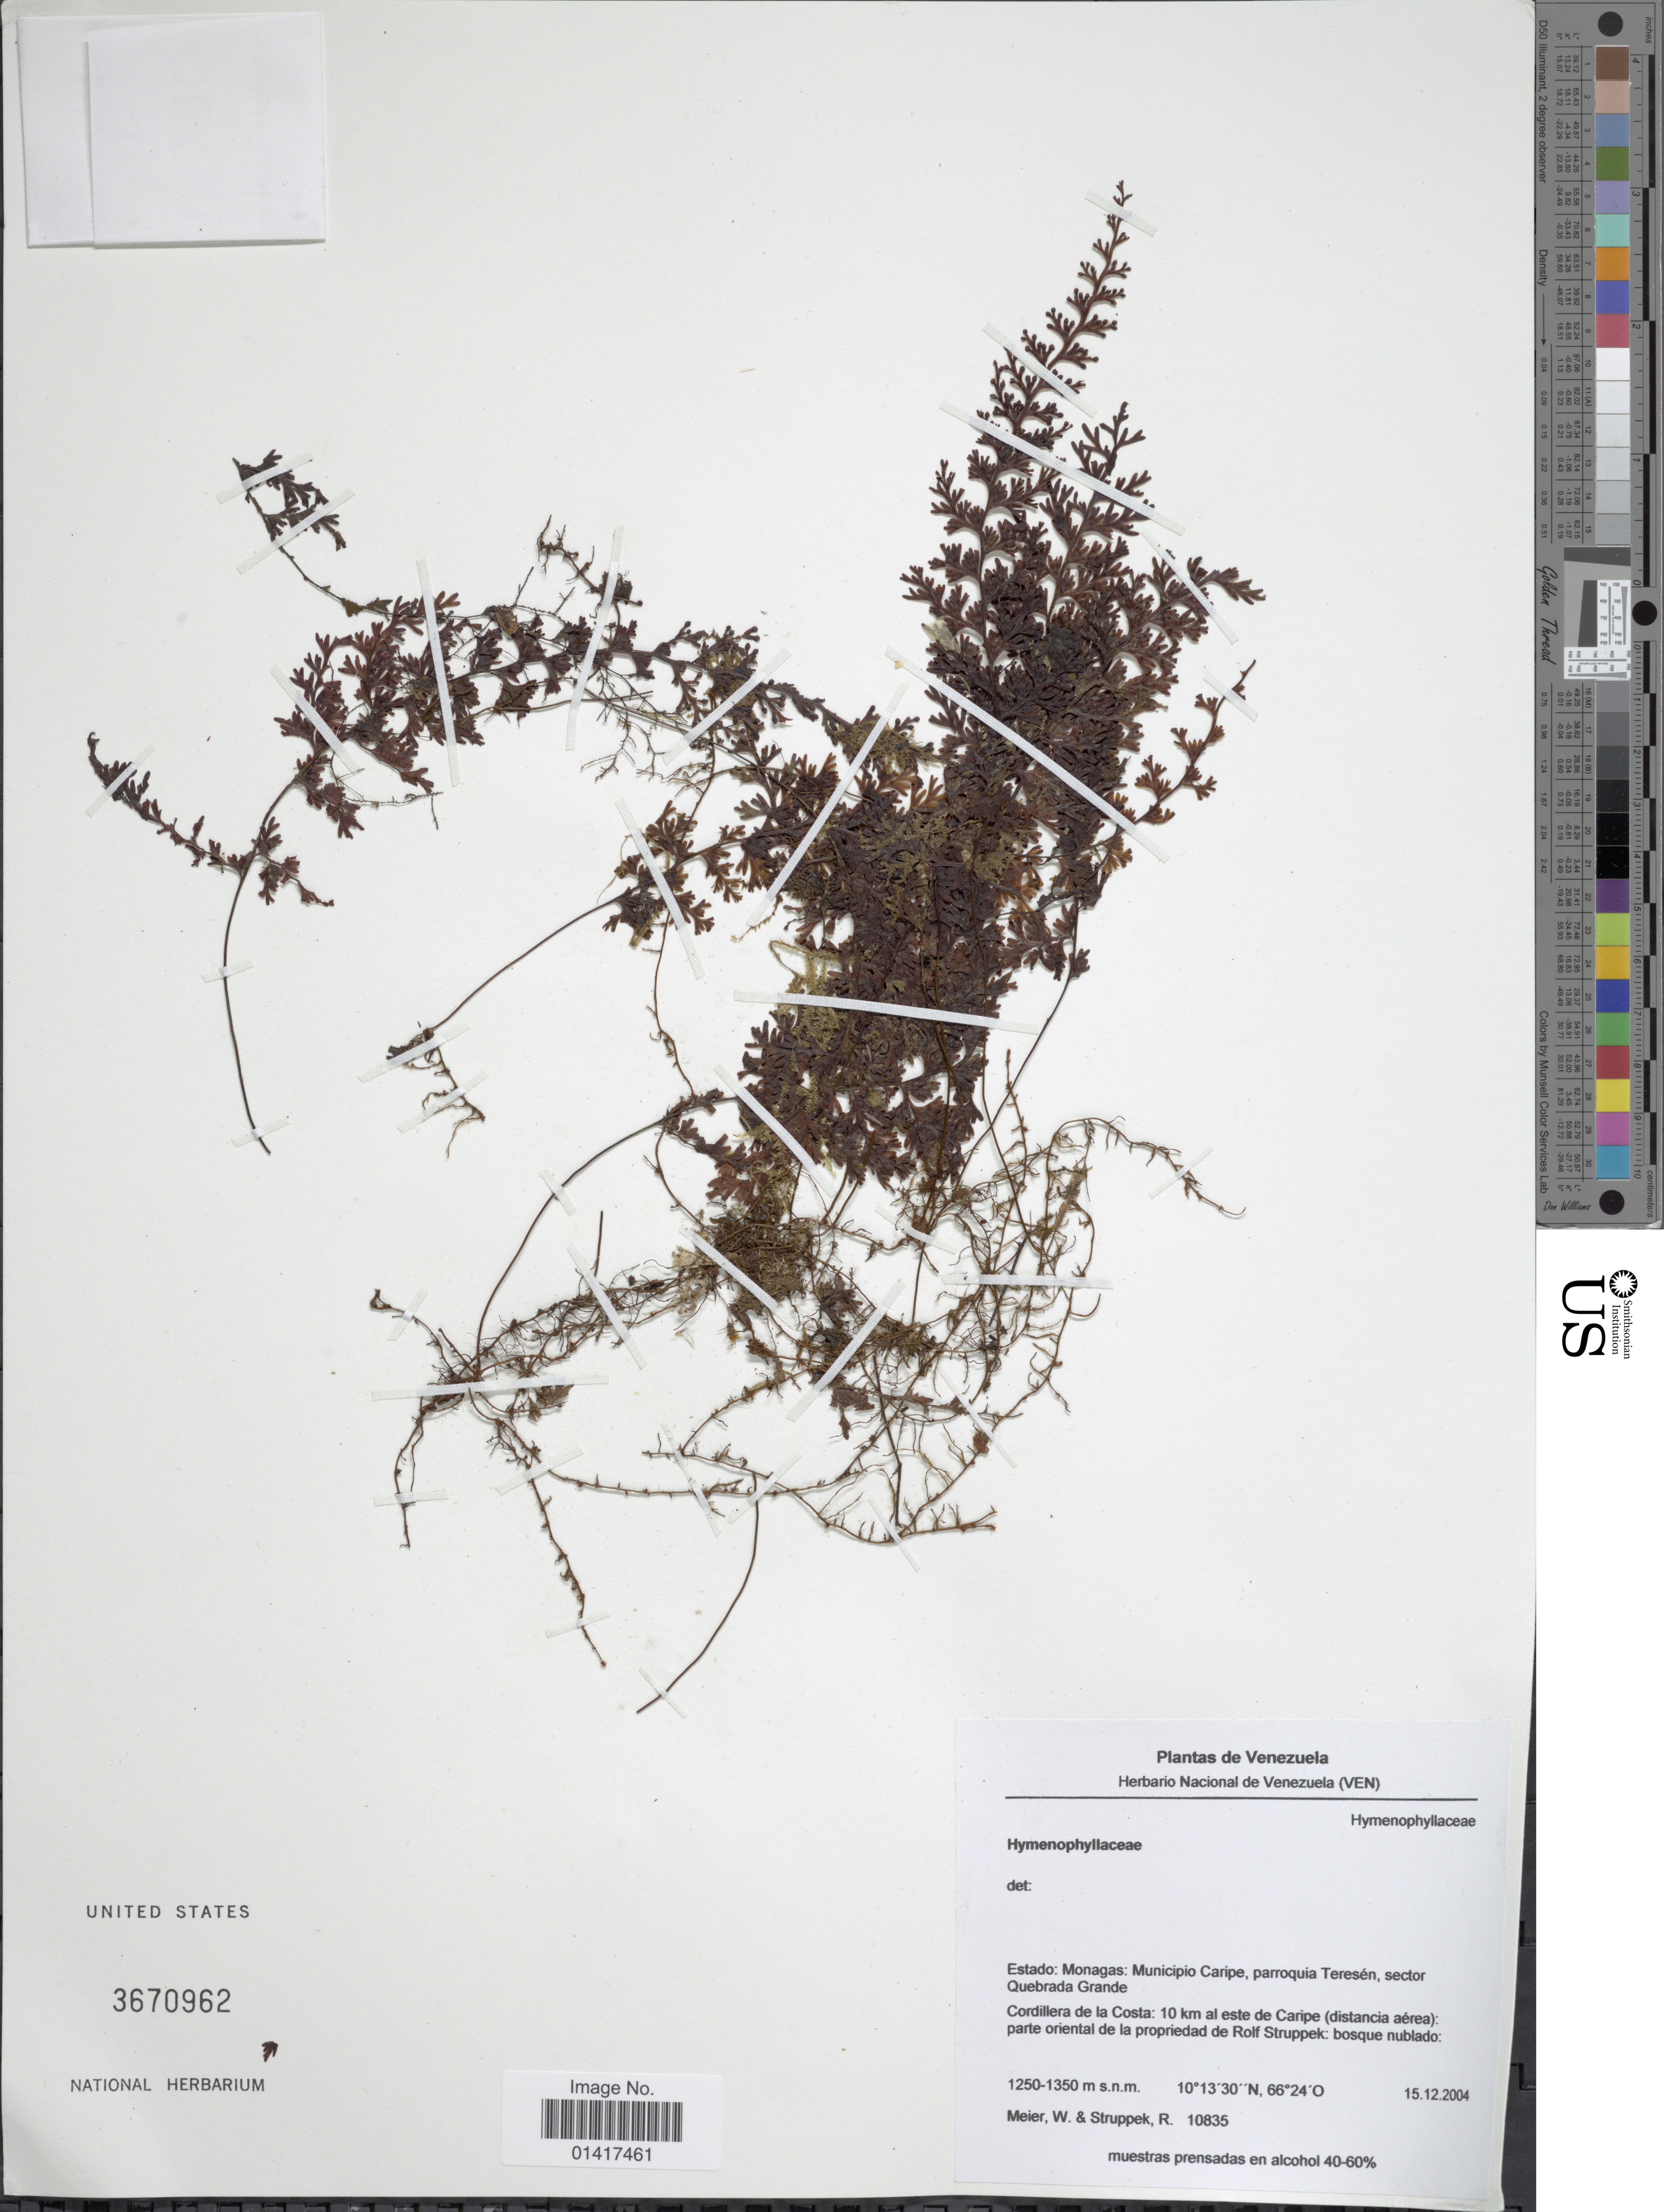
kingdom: Plantae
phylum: Tracheophyta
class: Polypodiopsida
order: Hymenophyllales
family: Hymenophyllaceae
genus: Hymenophyllum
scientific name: Hymenophyllum sp.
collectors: W. Meier & R. Struppek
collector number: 10835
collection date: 2004-12-15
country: Venezuela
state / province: Monagas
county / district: Caripe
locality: Estado: Monagas: Municipio Caripe: parroquia Teresen, sector Quebrda Grande. Cordillera de la Costa: 10 km al este de Caripe (distancia aerea): parte oriental de la propriedad de Rolf Struppek: Bosque nublado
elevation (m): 1250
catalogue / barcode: US 3670962